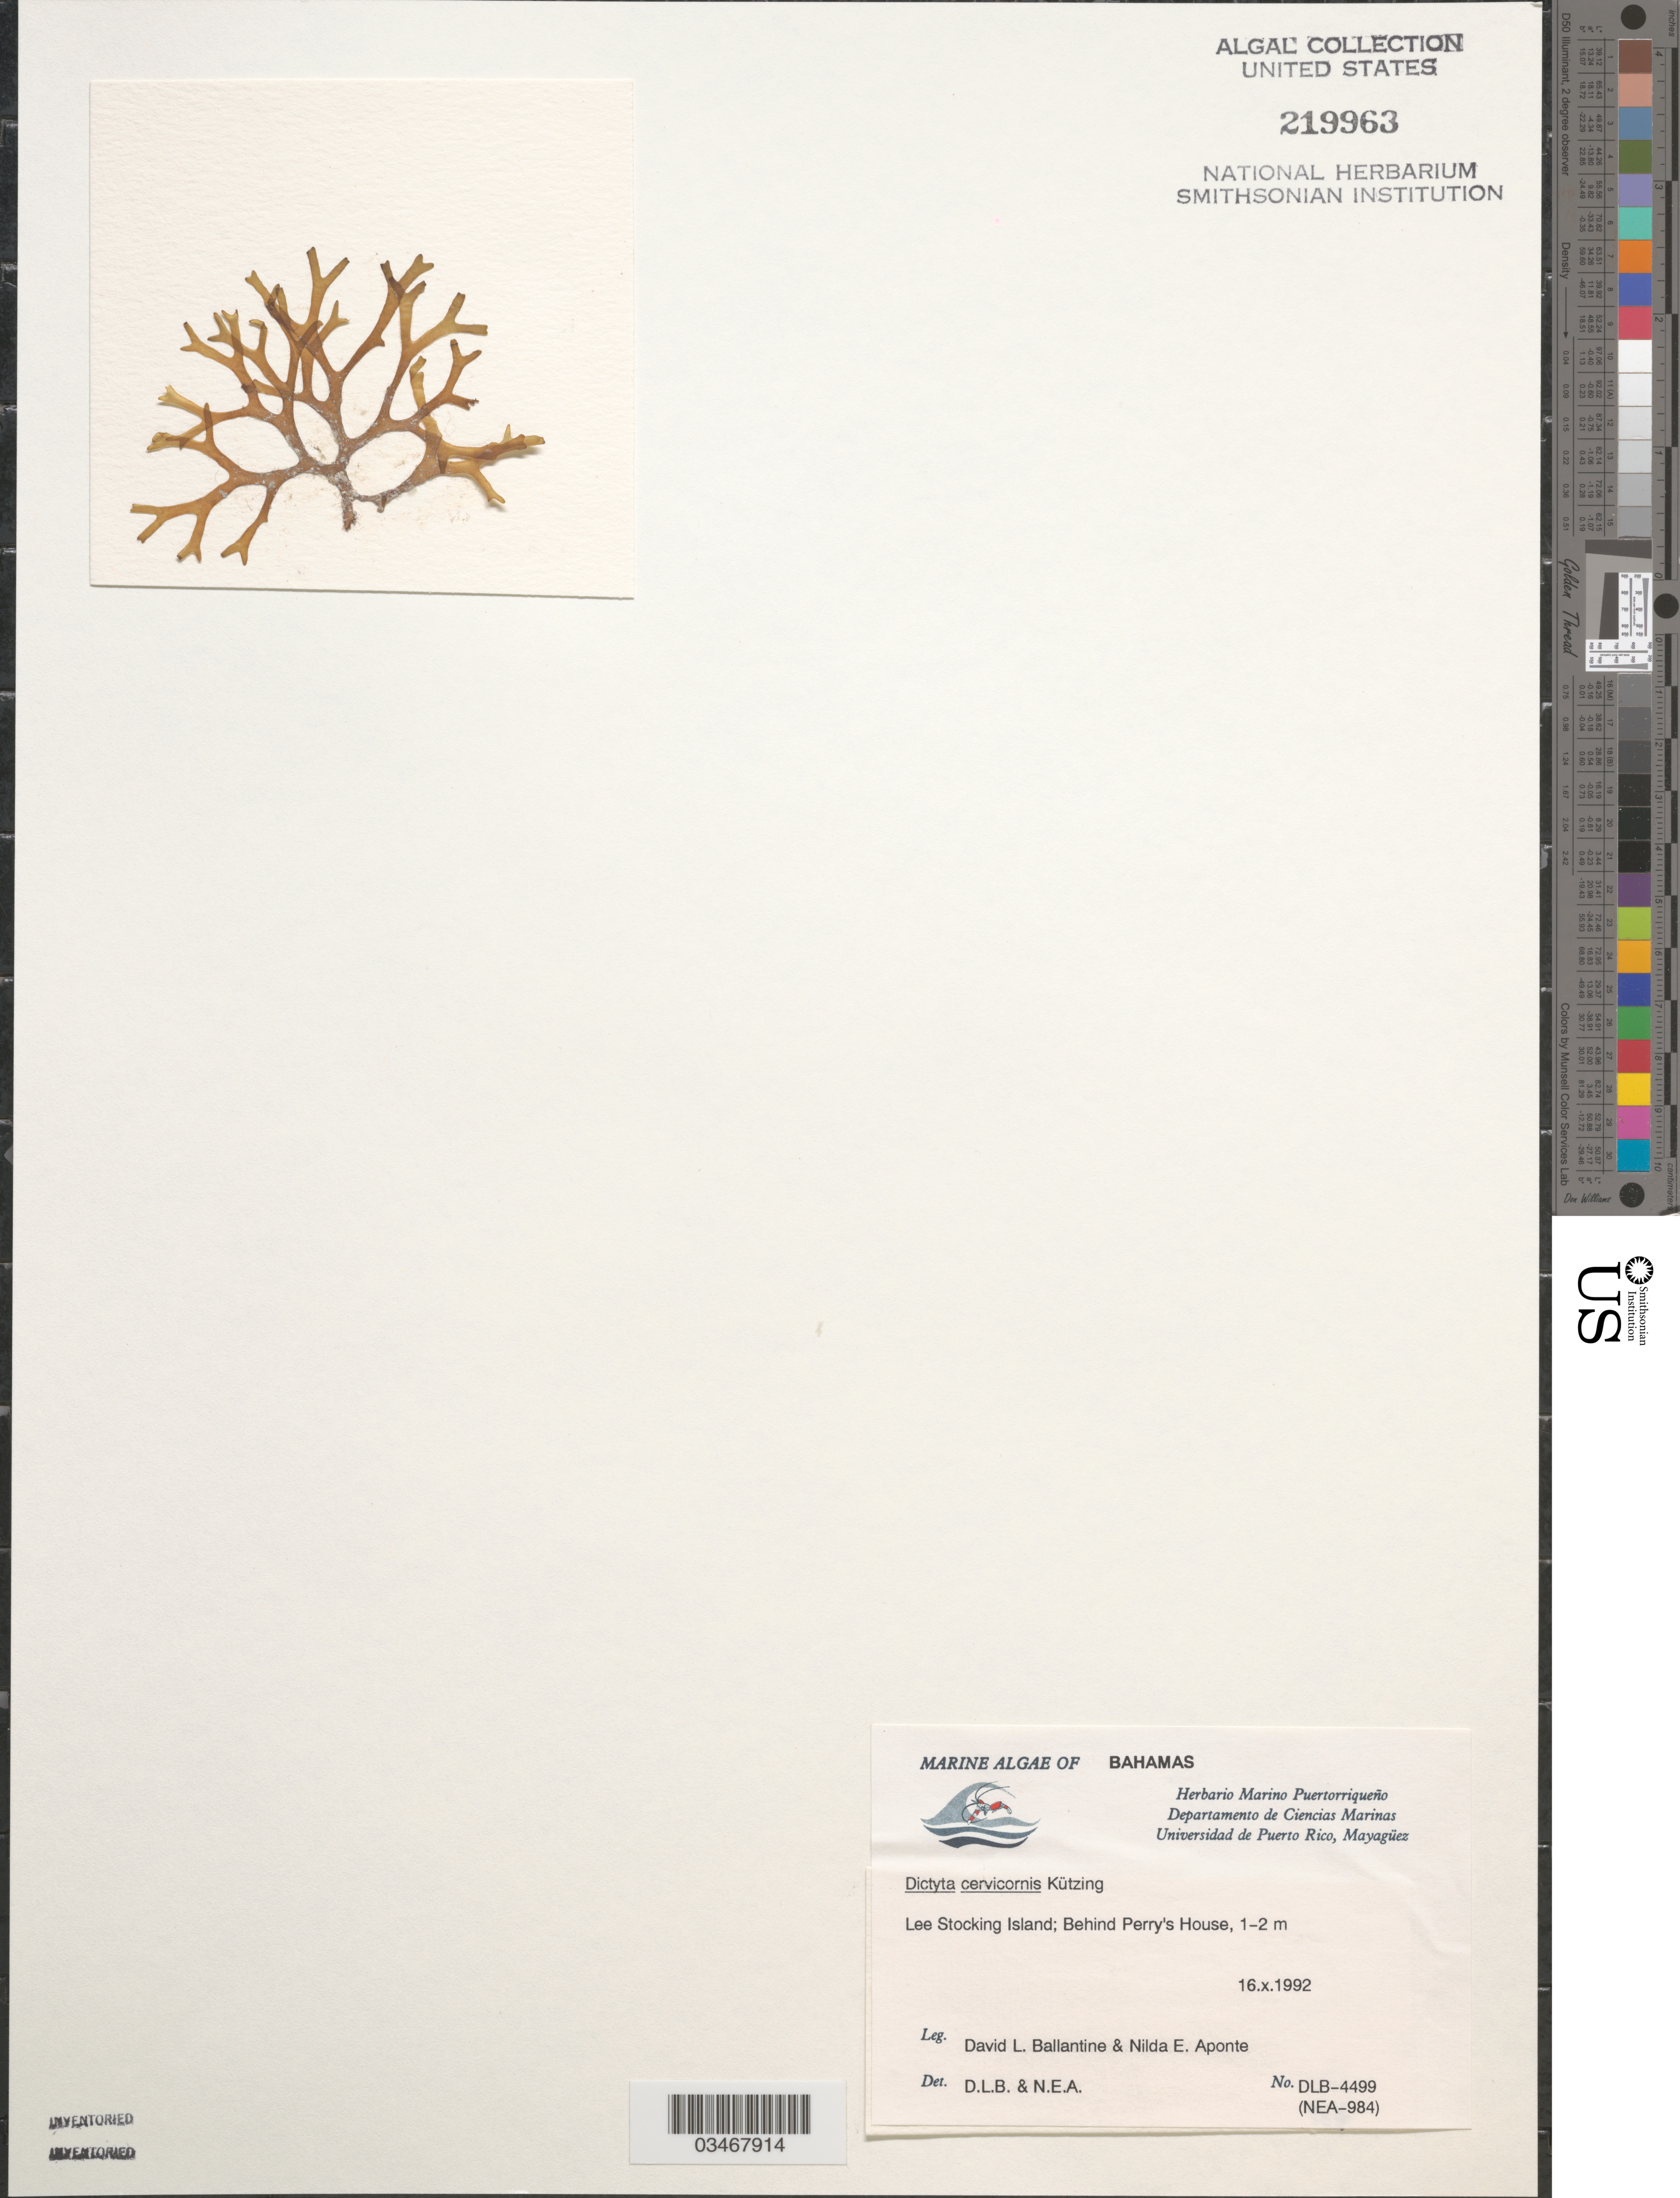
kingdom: Chromista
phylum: Ochrophyta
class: Phaeophyceae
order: Dictyotales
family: Dictyotaceae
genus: Dictyota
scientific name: Dictyota cervicornis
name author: Kütz.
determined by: Ballantine, D. L.; Aponte, N. E.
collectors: D.L. Ballantine & N. E. Aponte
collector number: DLB 4499, NEA 984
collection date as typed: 16 Oct 1992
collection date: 1992-10-16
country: Bahamas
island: Lee Stocking Island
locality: Behind Perry's House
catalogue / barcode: US 219963